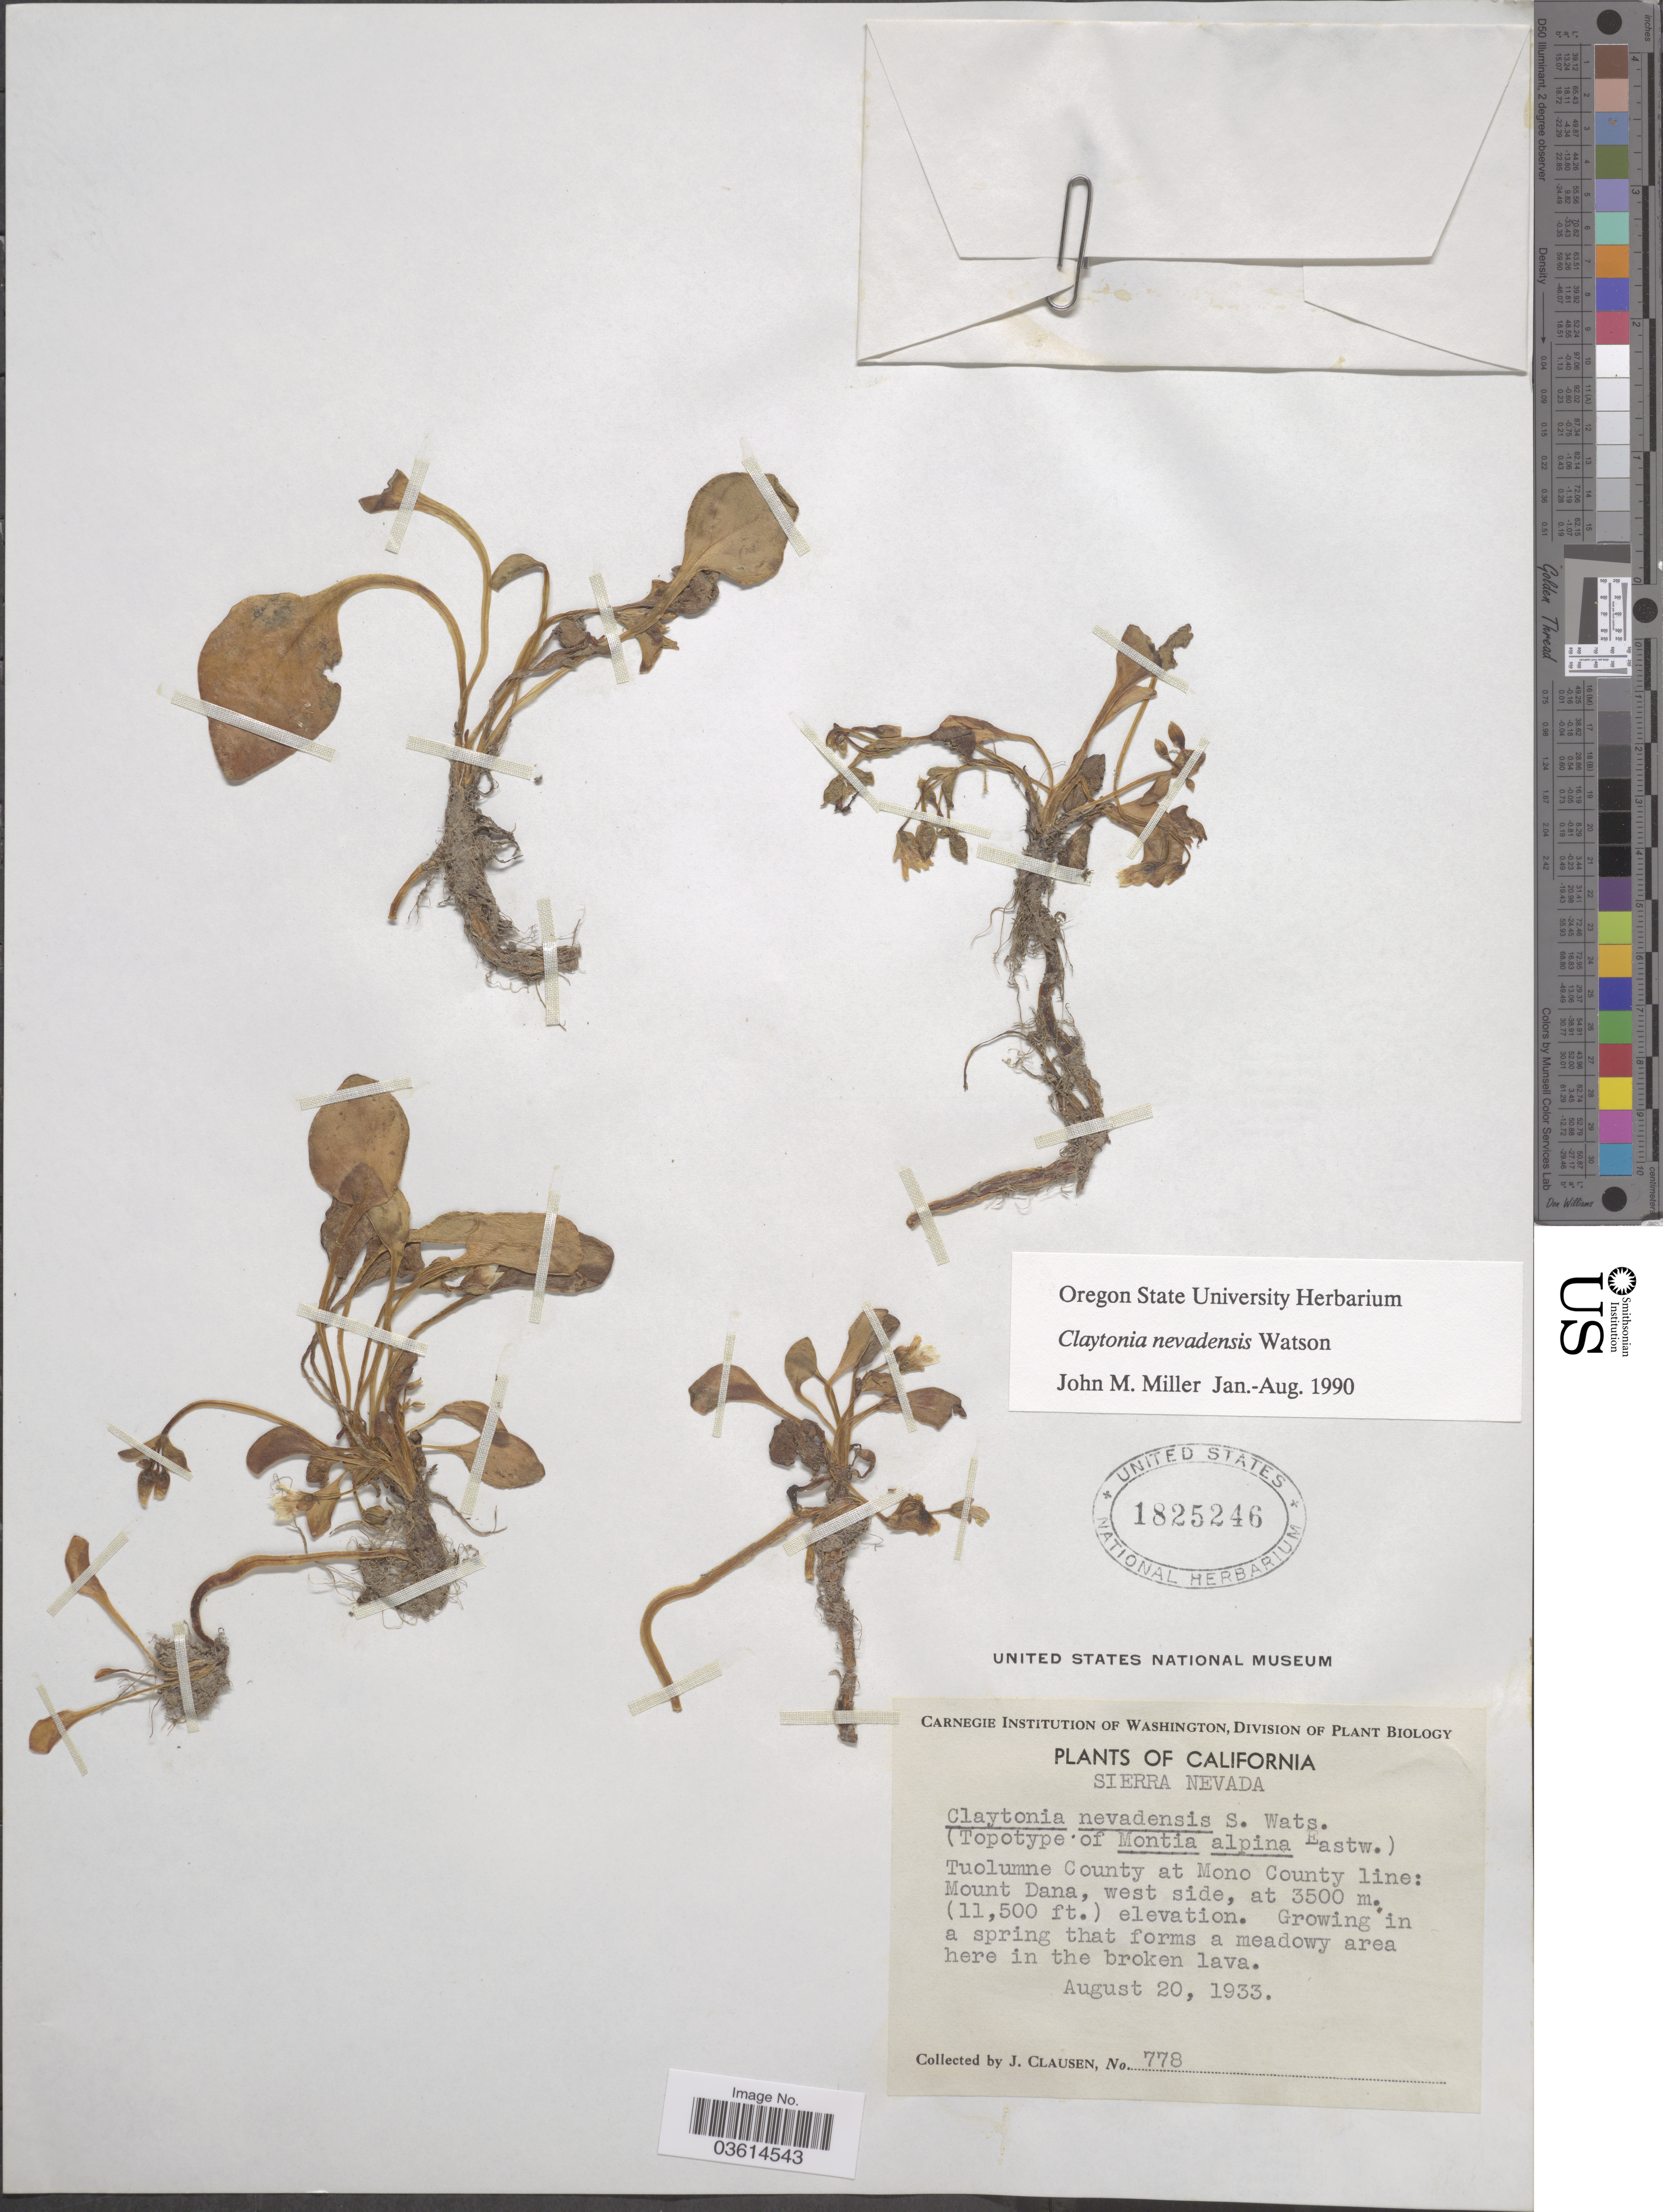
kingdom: Plantae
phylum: Tracheophyta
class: Magnoliopsida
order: Caryophyllales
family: Montiaceae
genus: Claytonia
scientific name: Claytonia nevadensis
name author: S. Watson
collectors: J. Clausen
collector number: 778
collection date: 1933-08-20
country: United States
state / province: California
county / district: Tuolumne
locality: Sierra Nevada. Tuolumne County at Mono County line: Mount Dana, west side.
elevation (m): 3500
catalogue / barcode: US 1825246